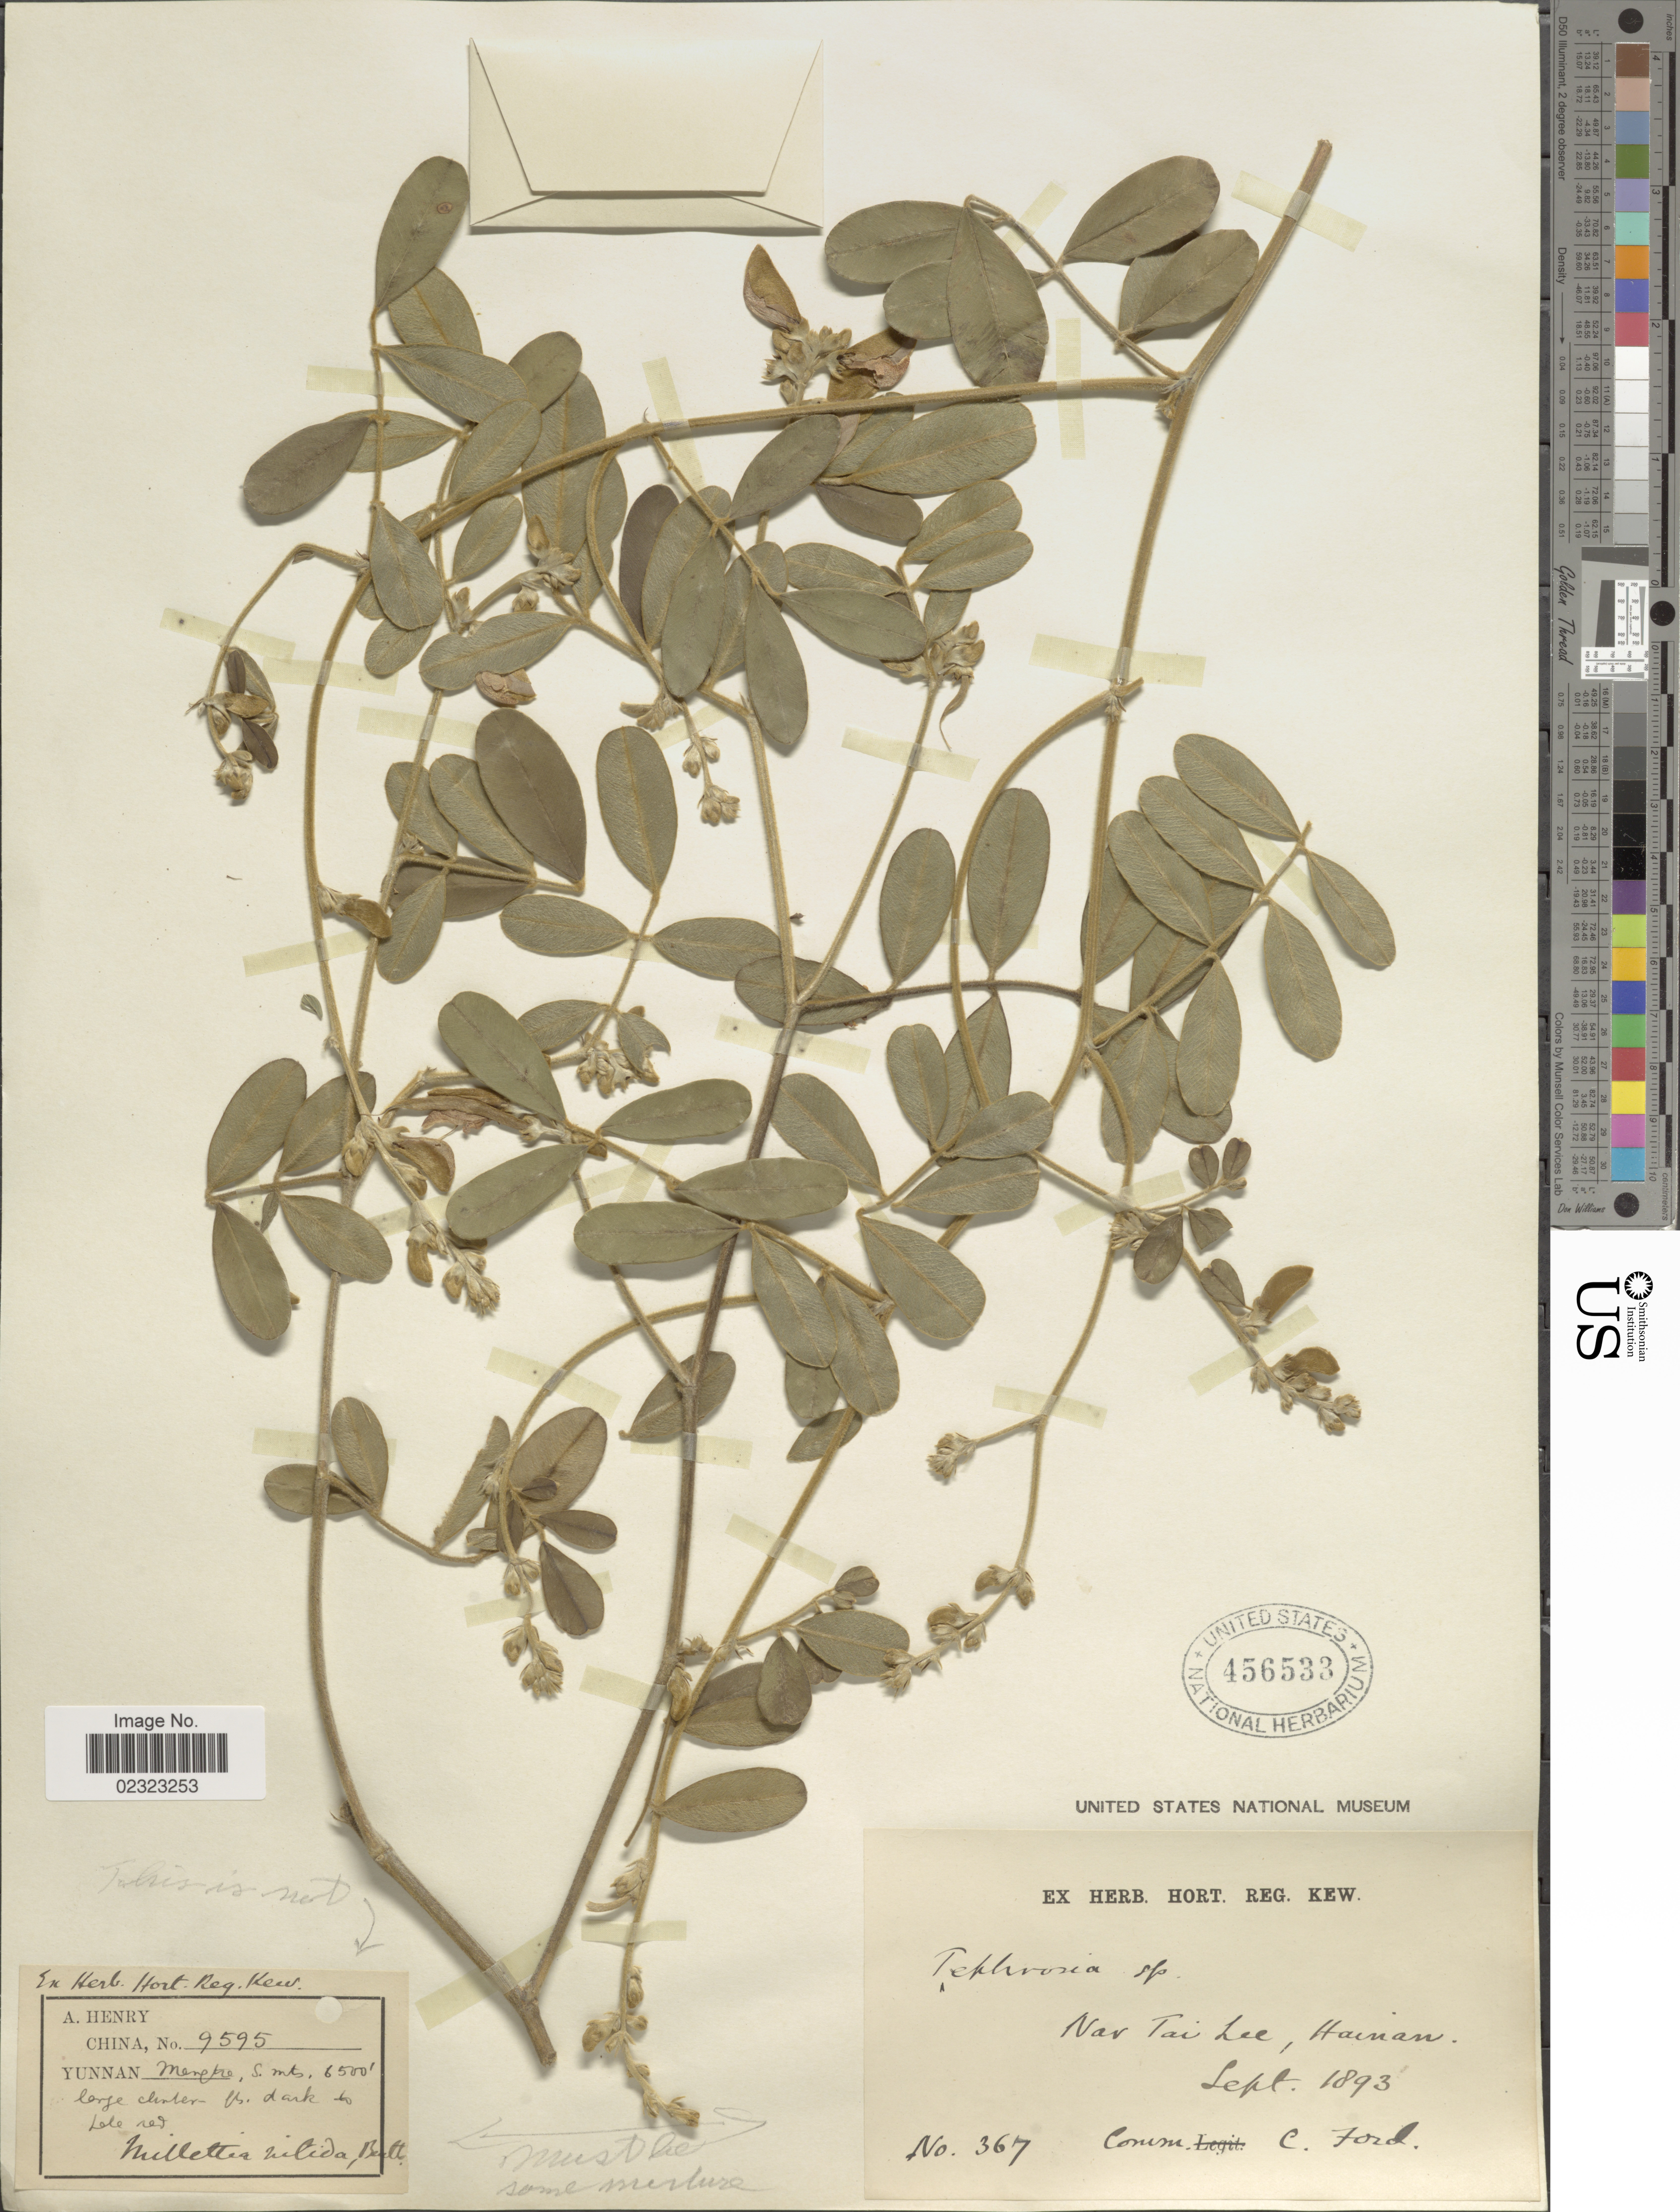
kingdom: Plantae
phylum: Tracheophyta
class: Magnoliopsida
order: Fabales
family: Fabaceae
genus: Tephrosia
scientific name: Tephrosia sp.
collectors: ex herb. Hort. Reg. Kew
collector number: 367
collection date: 1893-09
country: China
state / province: Hainan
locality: Nav Tai Lee.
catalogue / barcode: US 456533-2